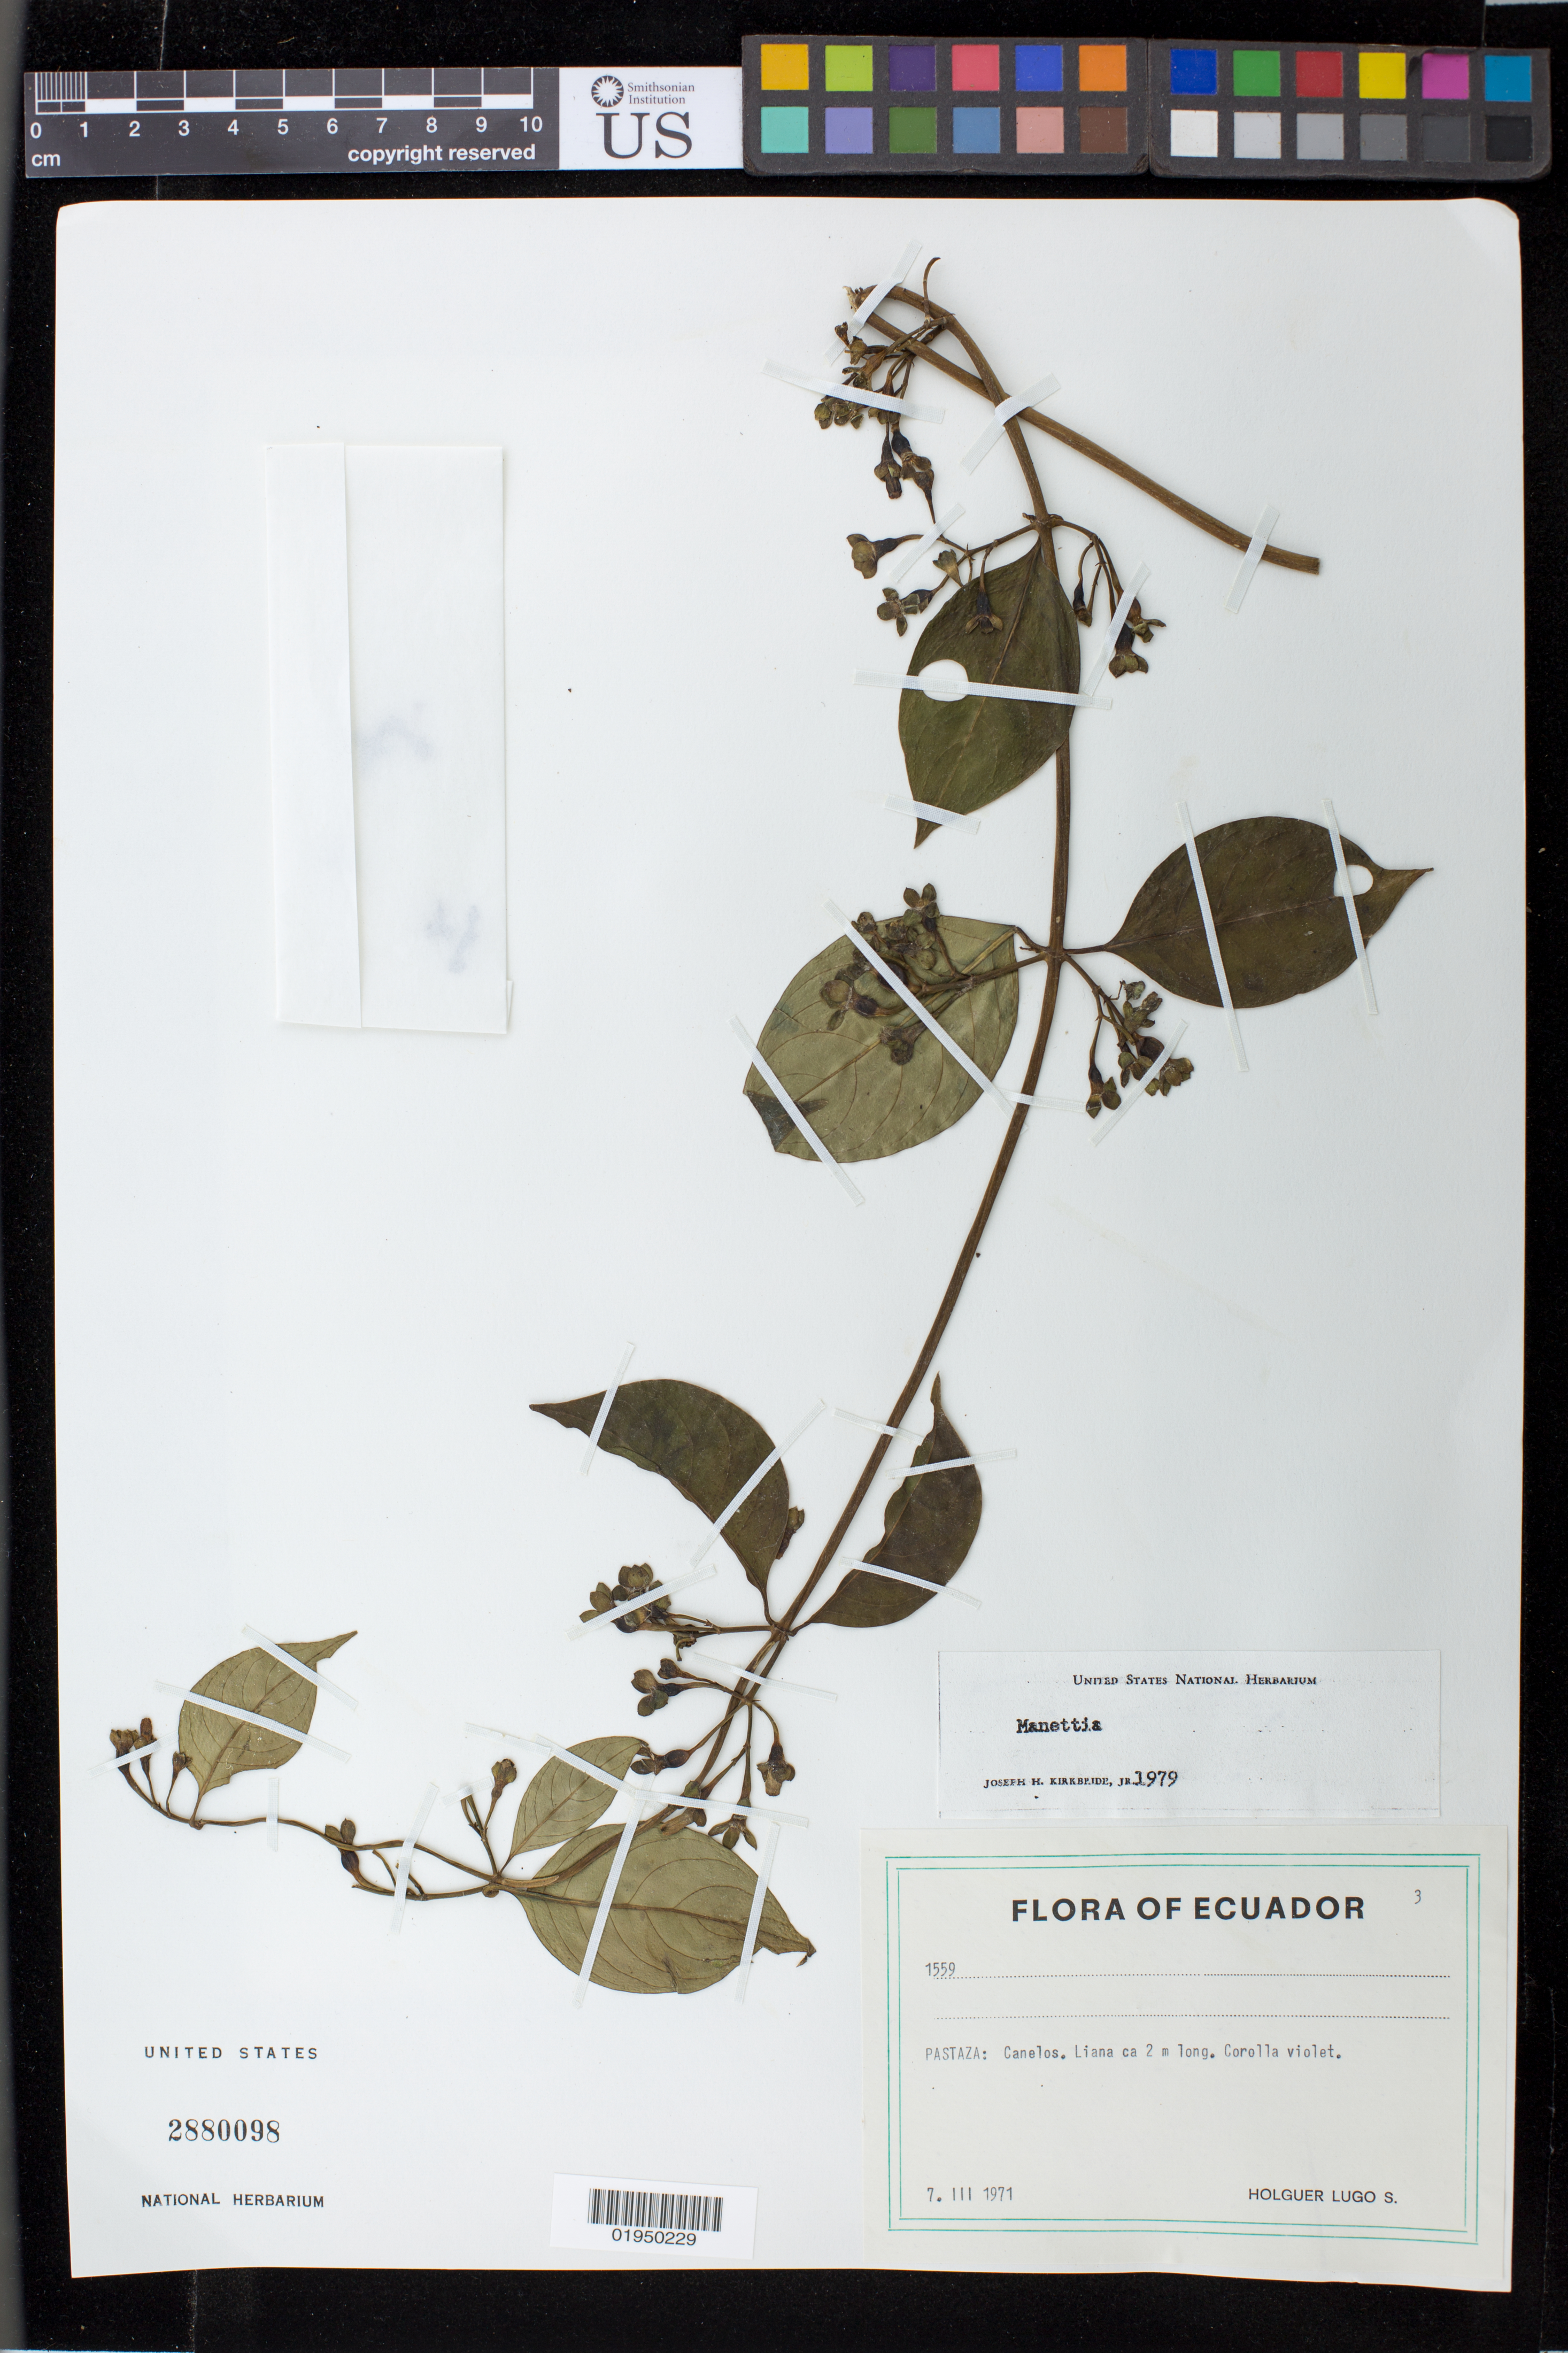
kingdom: Plantae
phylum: Tracheophyta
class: Magnoliopsida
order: Gentianales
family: Rubiaceae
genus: Manettia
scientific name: Manettia sp.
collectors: H. Lugo S.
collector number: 1559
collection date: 1971-03-07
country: Ecuador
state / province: Pastaza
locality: Canelos.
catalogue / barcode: US 2880098